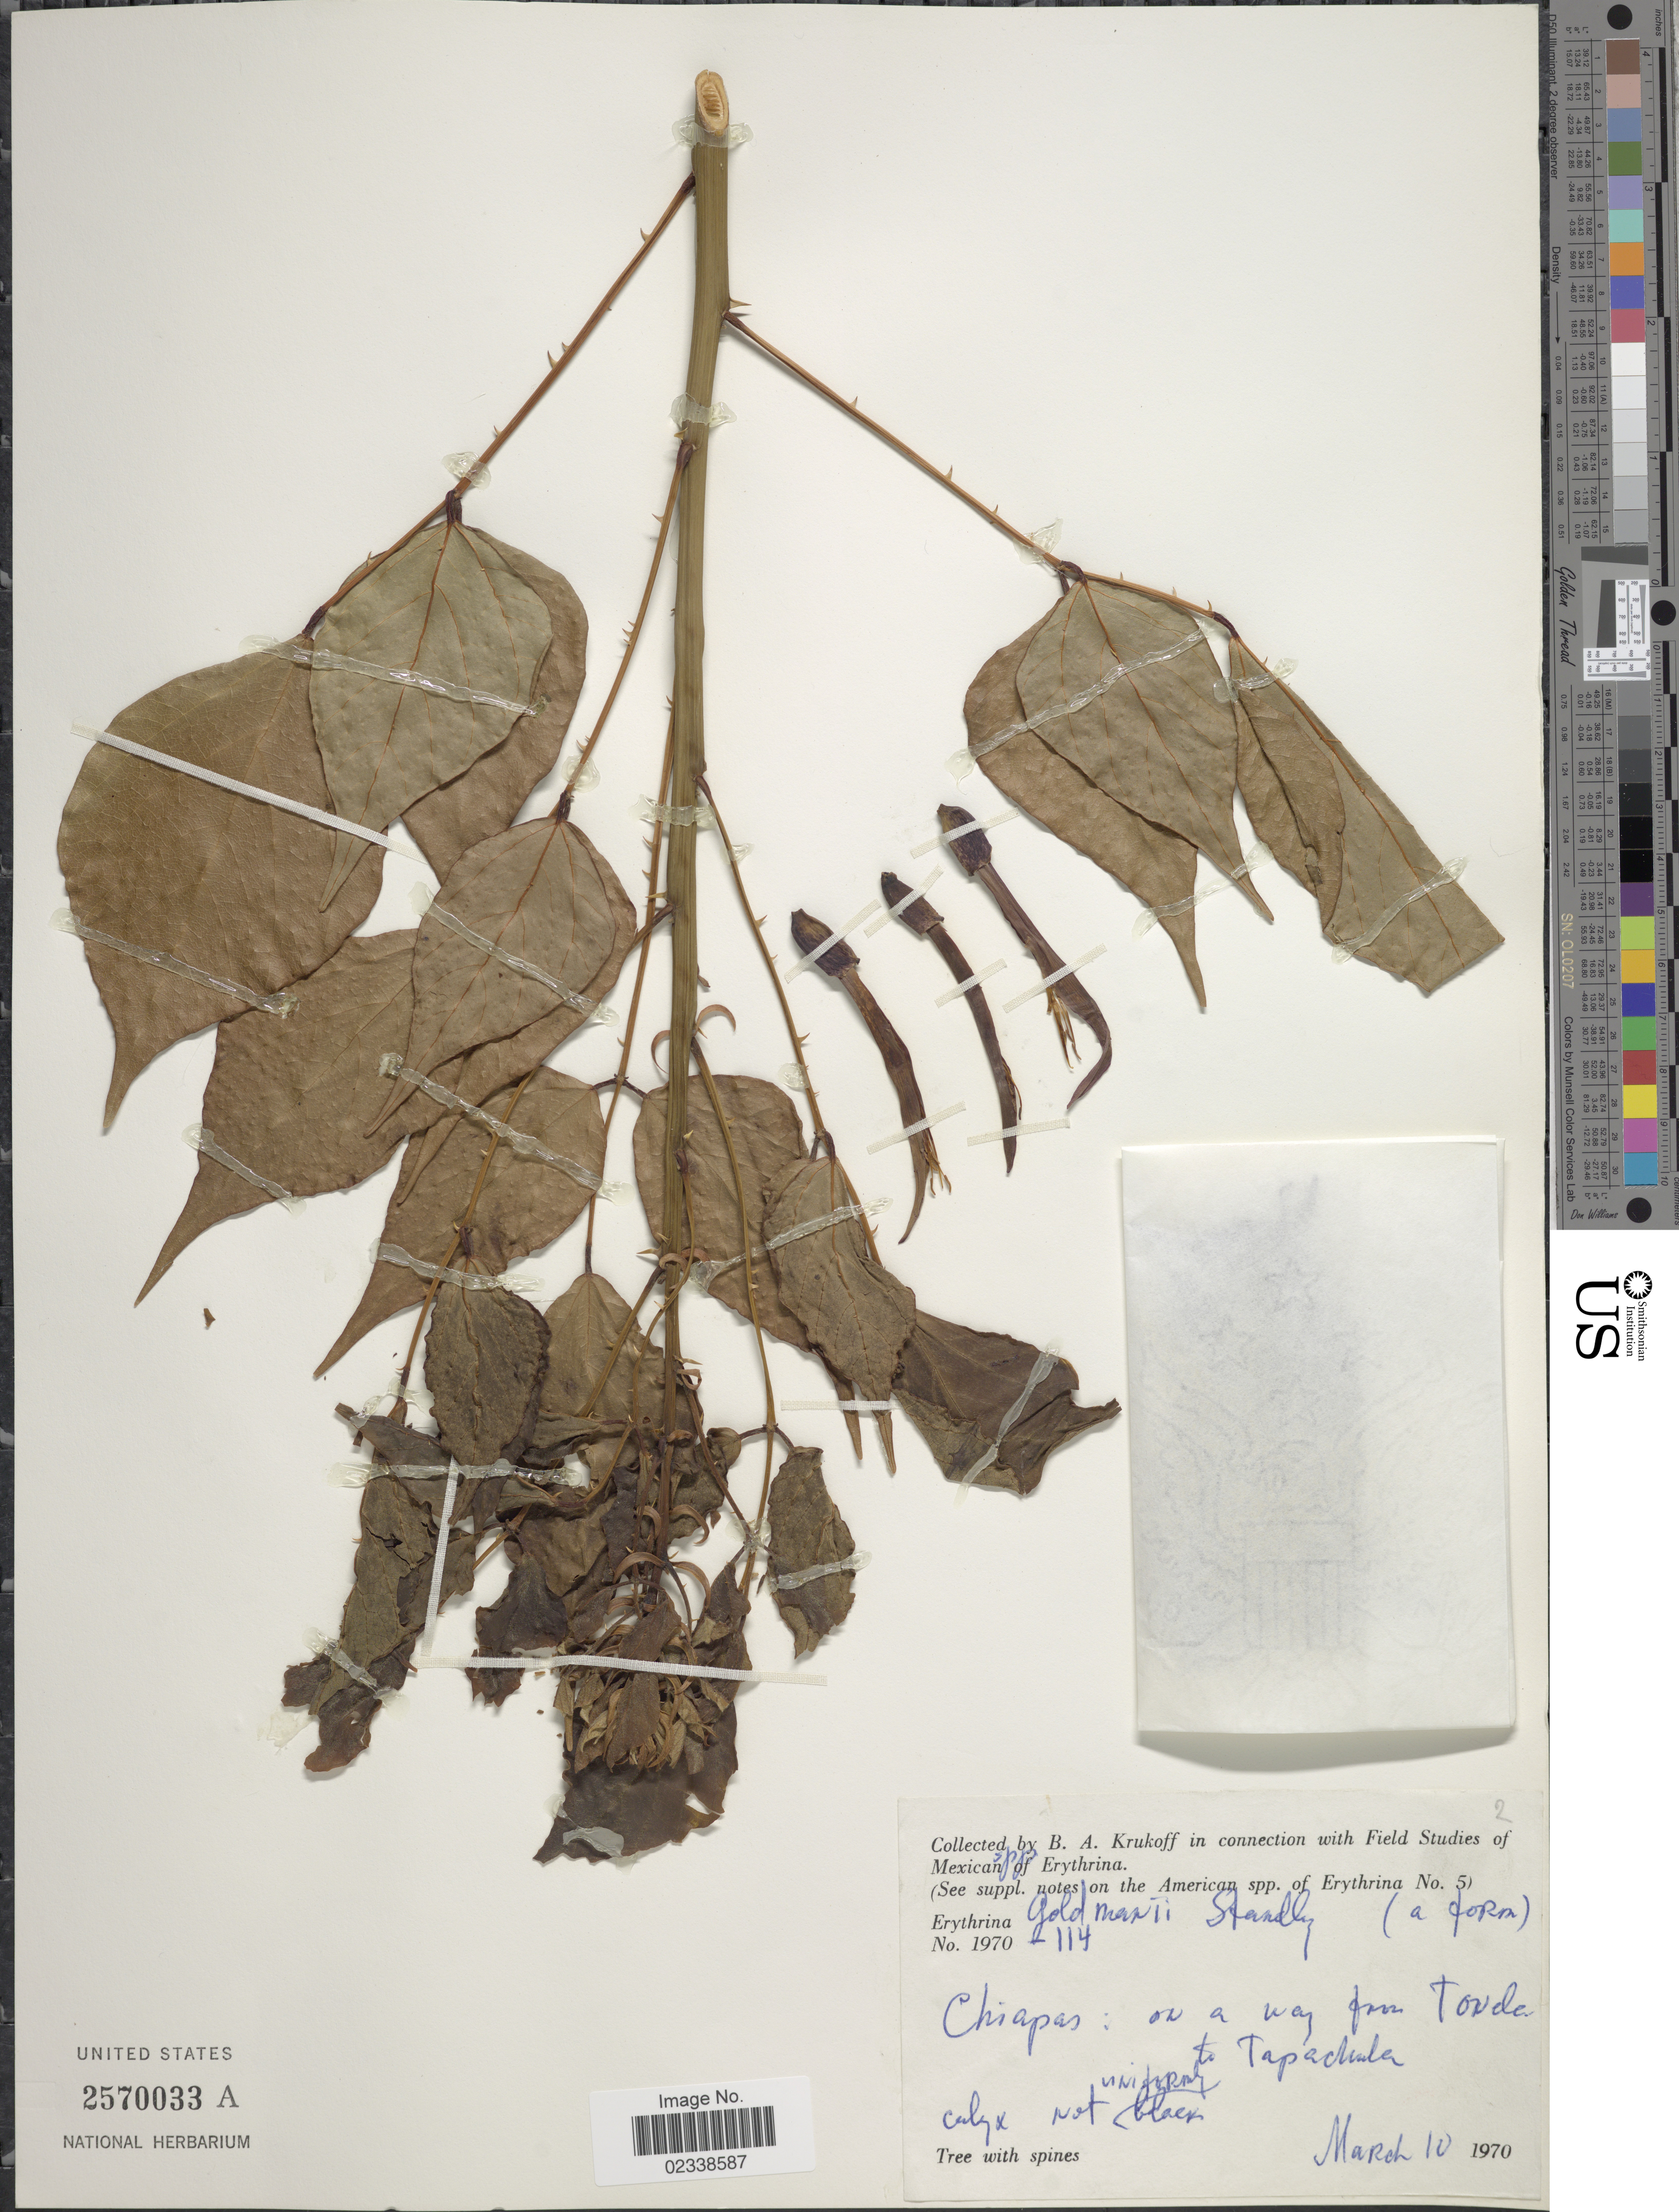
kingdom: Plantae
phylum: Tracheophyta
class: Magnoliopsida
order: Fabales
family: Fabaceae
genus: Erythrina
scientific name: Erythrina goldmanii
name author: Standl.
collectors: B. A. Krukoff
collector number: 1970-114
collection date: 1970-03-10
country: Mexico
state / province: Chiapas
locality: On a way from Tonden to Tapachula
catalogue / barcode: US 2570033A